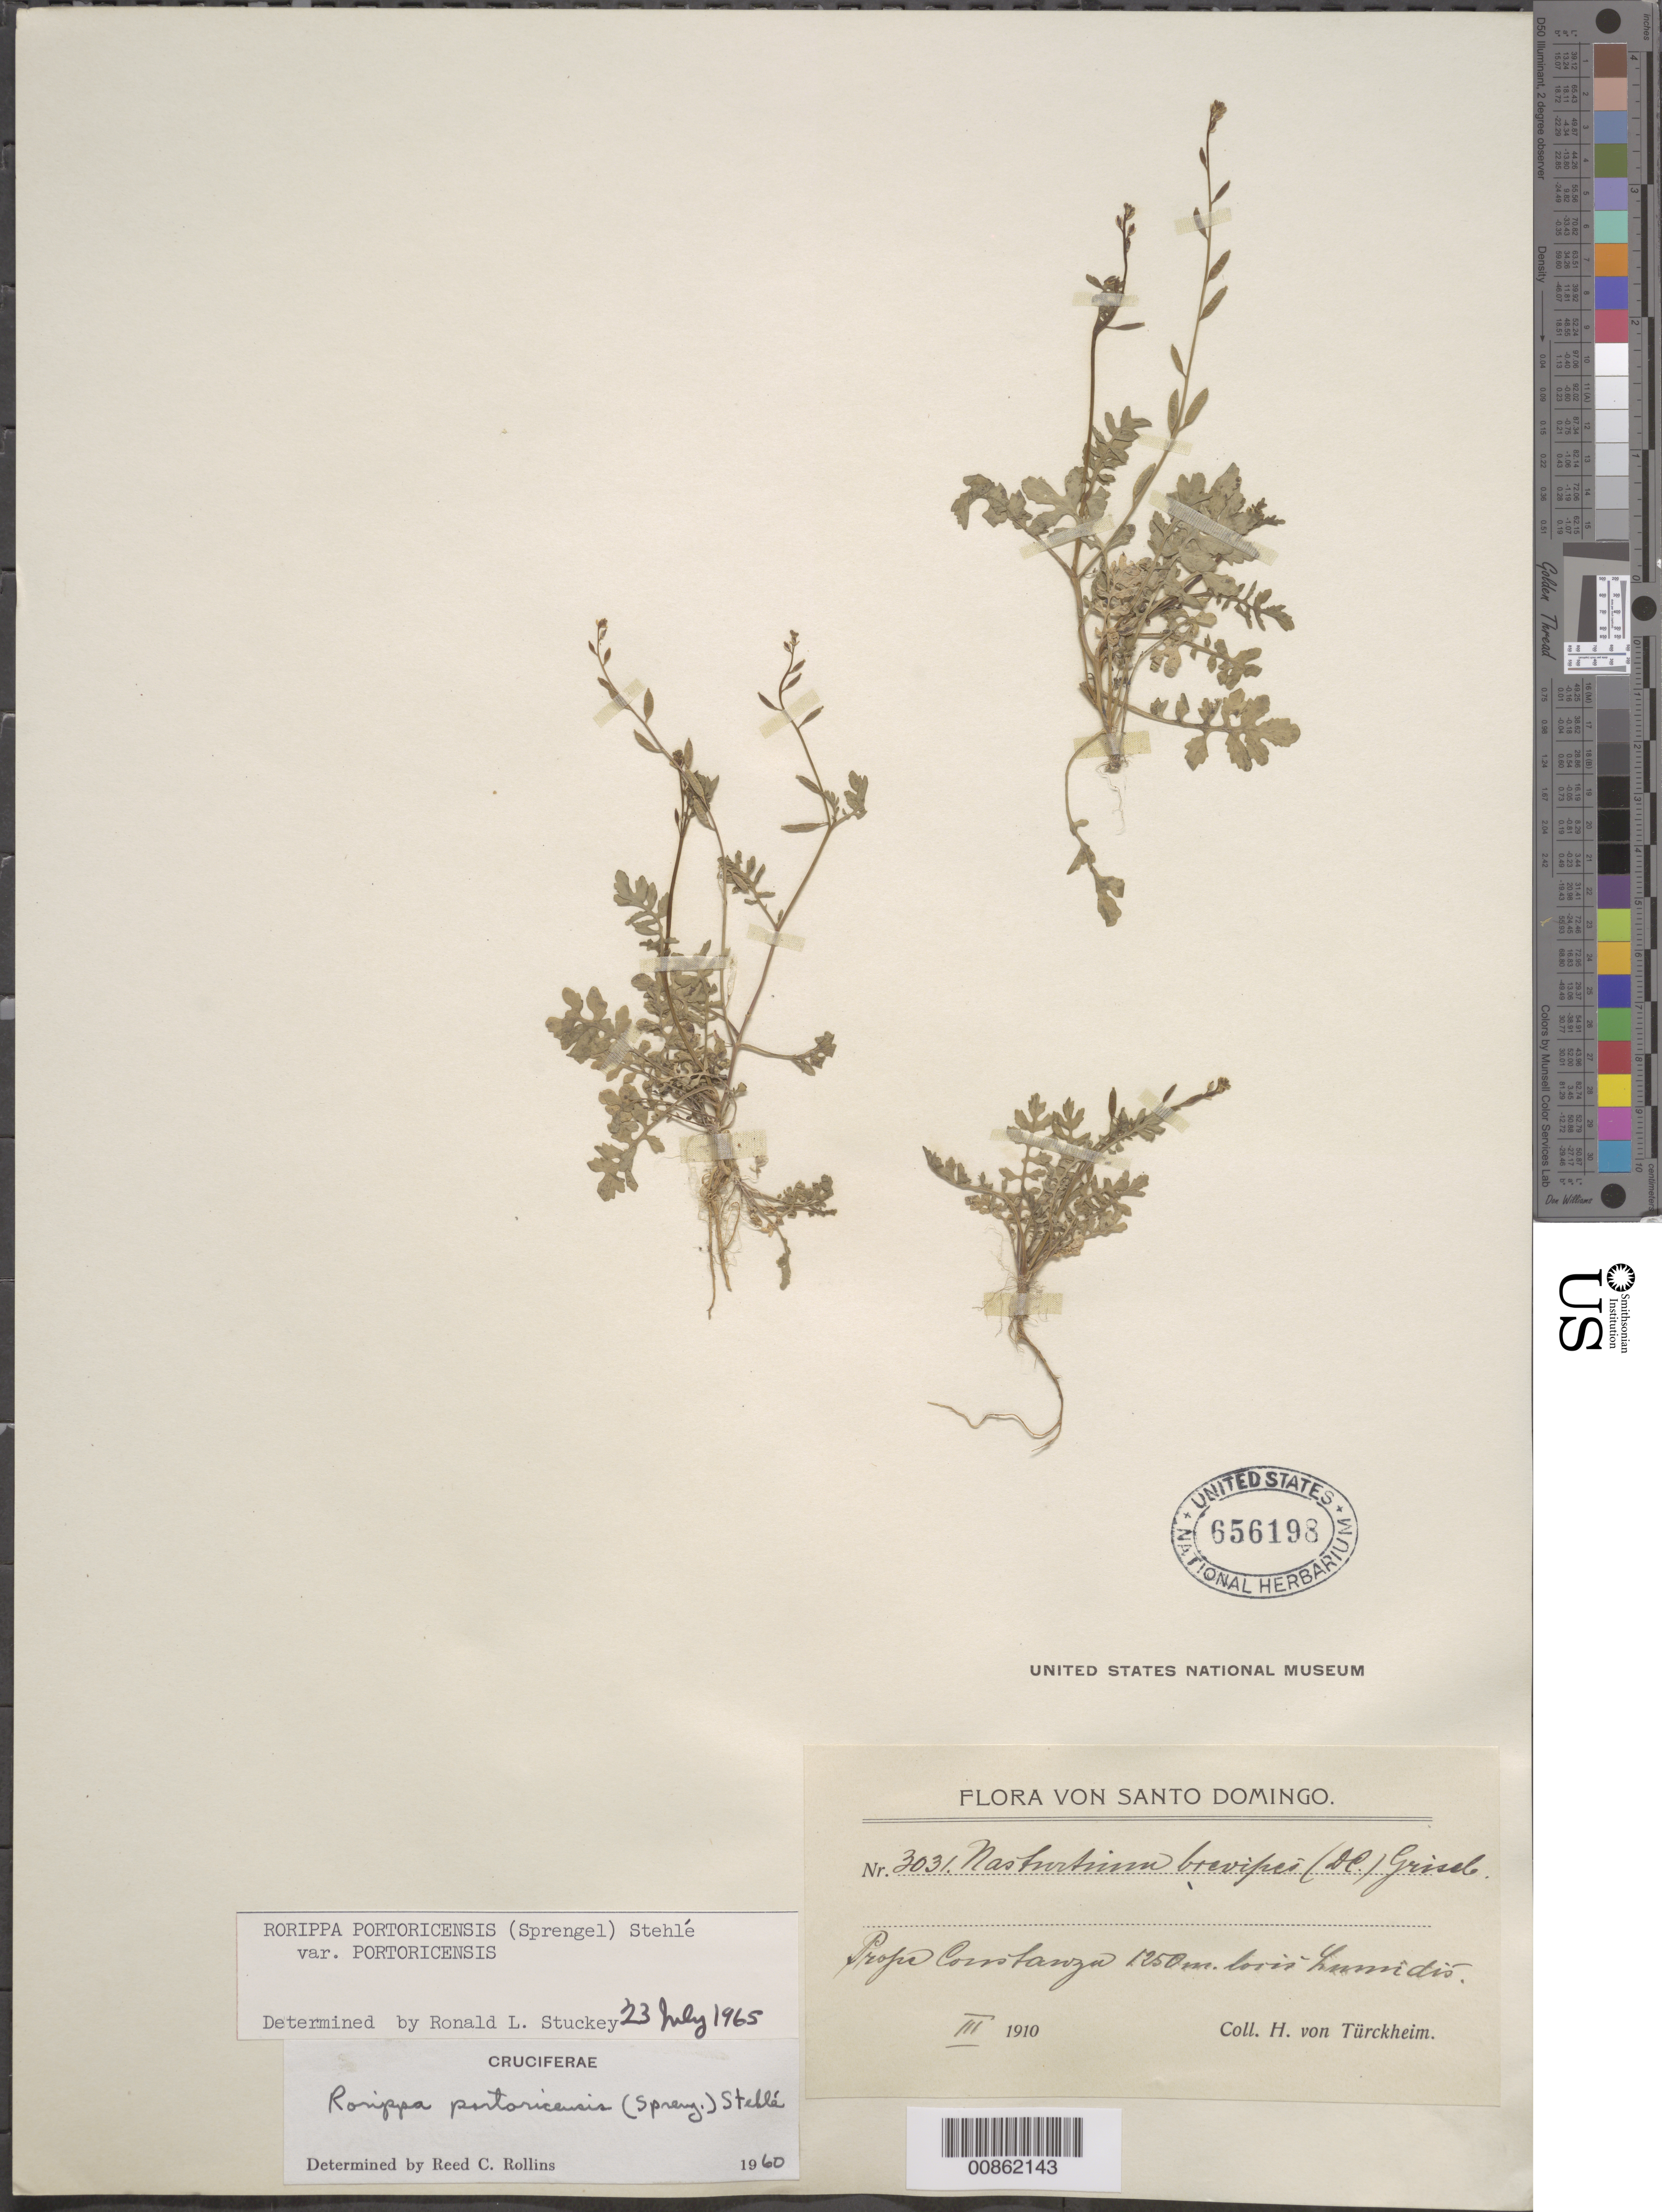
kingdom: Plantae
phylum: Tracheophyta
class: Magnoliopsida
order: Brassicales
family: Brassicaceae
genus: Rorippa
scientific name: Rorippa portoricensis var. portoricensis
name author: (Spreng.) Stehlé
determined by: Stuckey, R. L.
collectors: H. von Türckheim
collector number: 3031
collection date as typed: Mar 1910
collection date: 1910-03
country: Dominican Republic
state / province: La Vega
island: Hispaniola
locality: Prope Constanza.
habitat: Loci humidis.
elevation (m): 1250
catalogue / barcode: US 656198